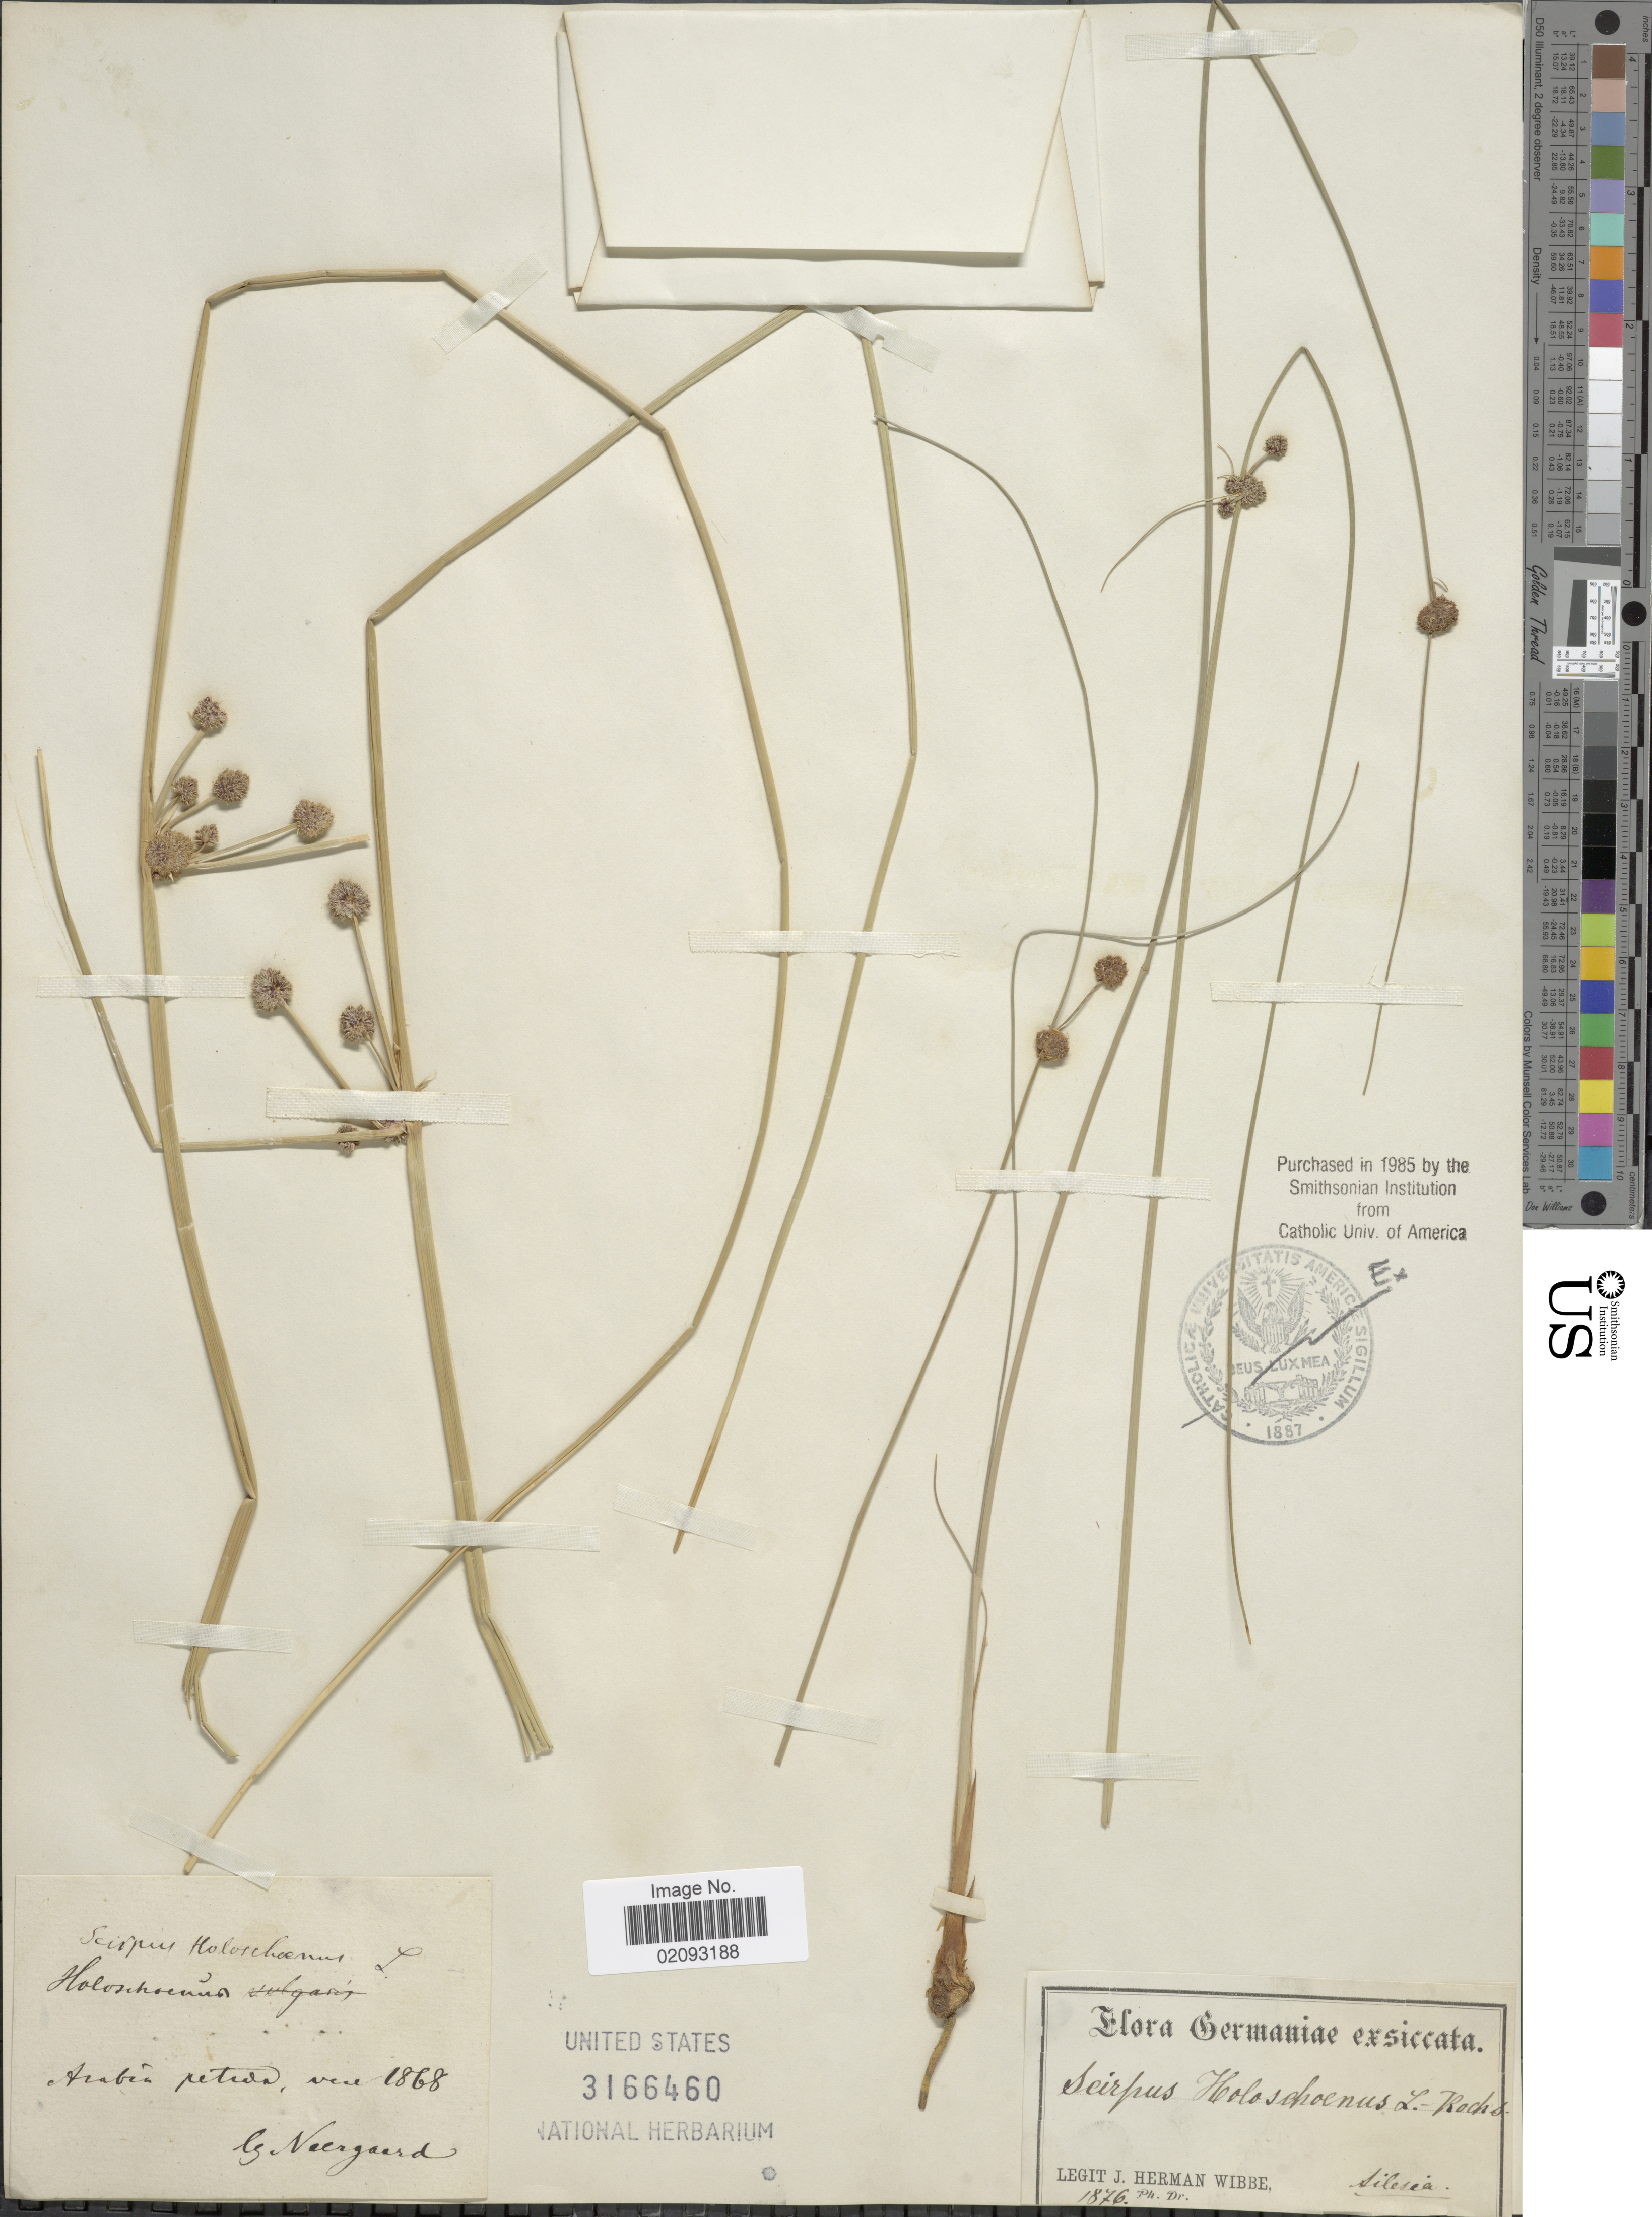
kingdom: Plantae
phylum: Tracheophyta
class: Liliopsida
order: Poales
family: Cyperaceae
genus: Scirpoides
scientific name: Scirpoides holoschoenus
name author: (L.) Soják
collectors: J. Wibbe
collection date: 1876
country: Germany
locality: Silesia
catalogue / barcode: US 3166460